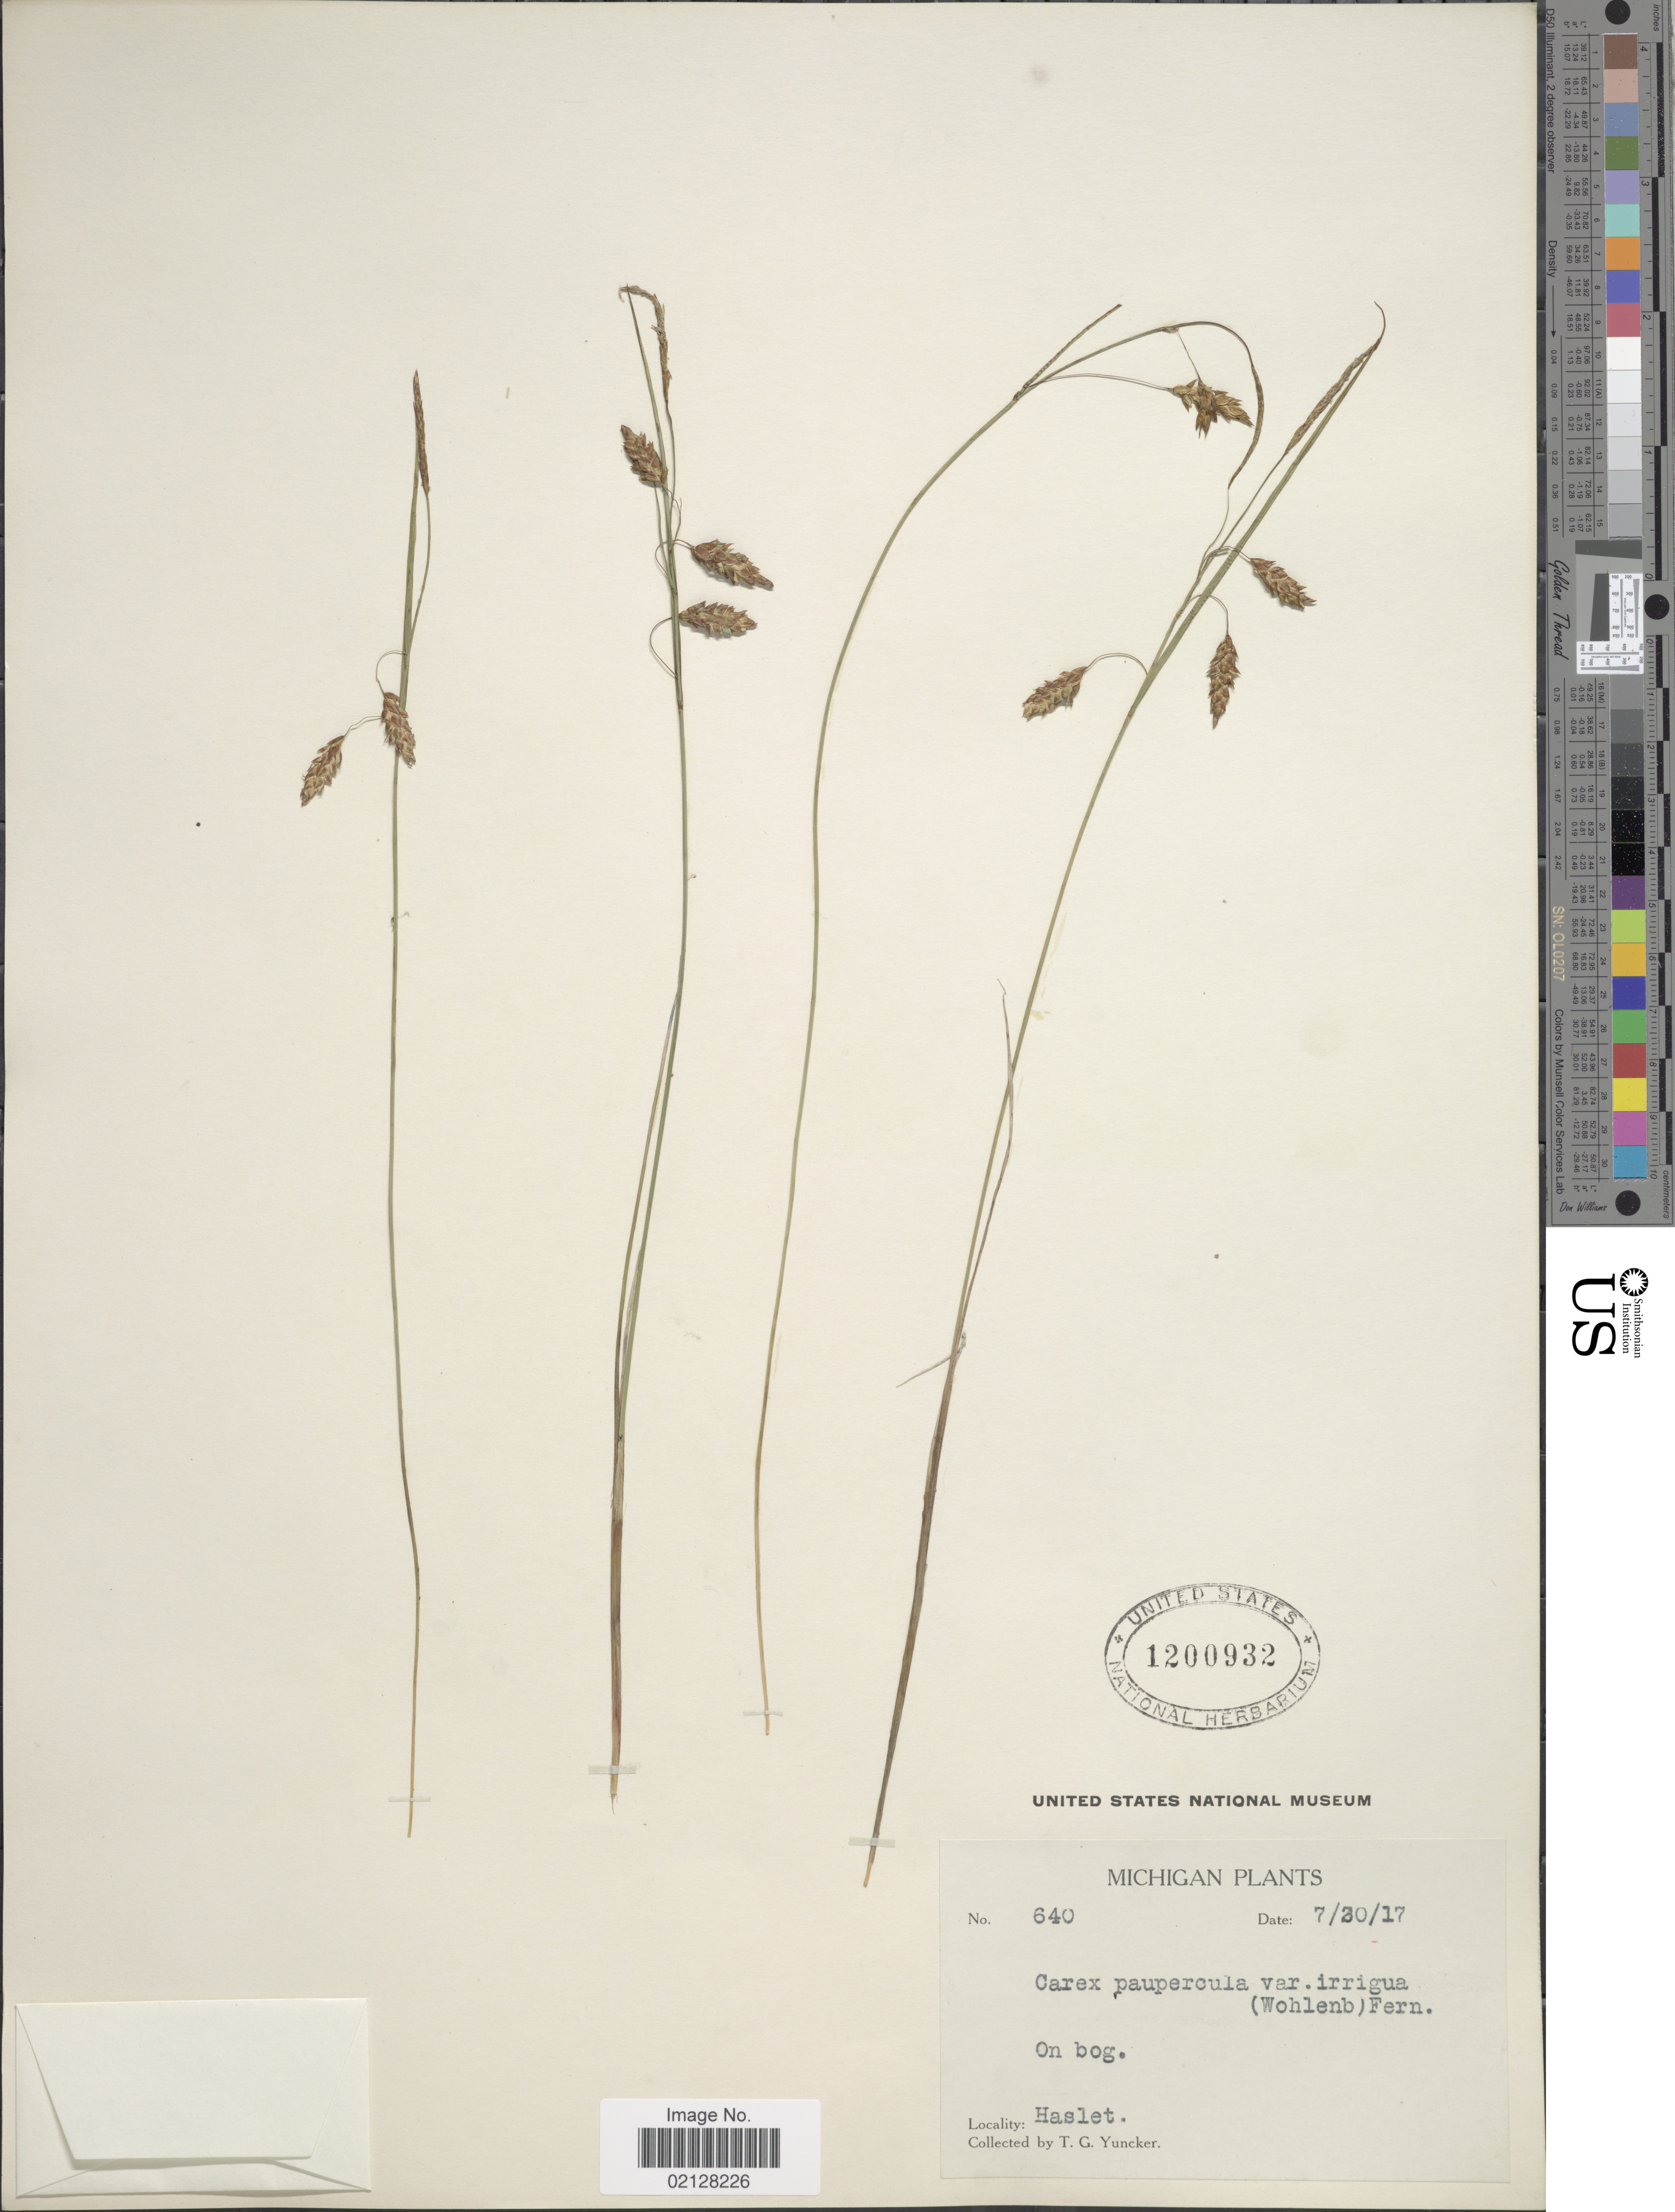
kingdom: Plantae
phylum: Tracheophyta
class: Liliopsida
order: Poales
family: Cyperaceae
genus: Carex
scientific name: Carex magellanica subsp. irrigua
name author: (Wahlenb.) Hiitonen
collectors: T. G. Yuncker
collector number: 640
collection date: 1917-07-20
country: United States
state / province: Michigan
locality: On bog. Haslet.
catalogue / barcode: US 1200932